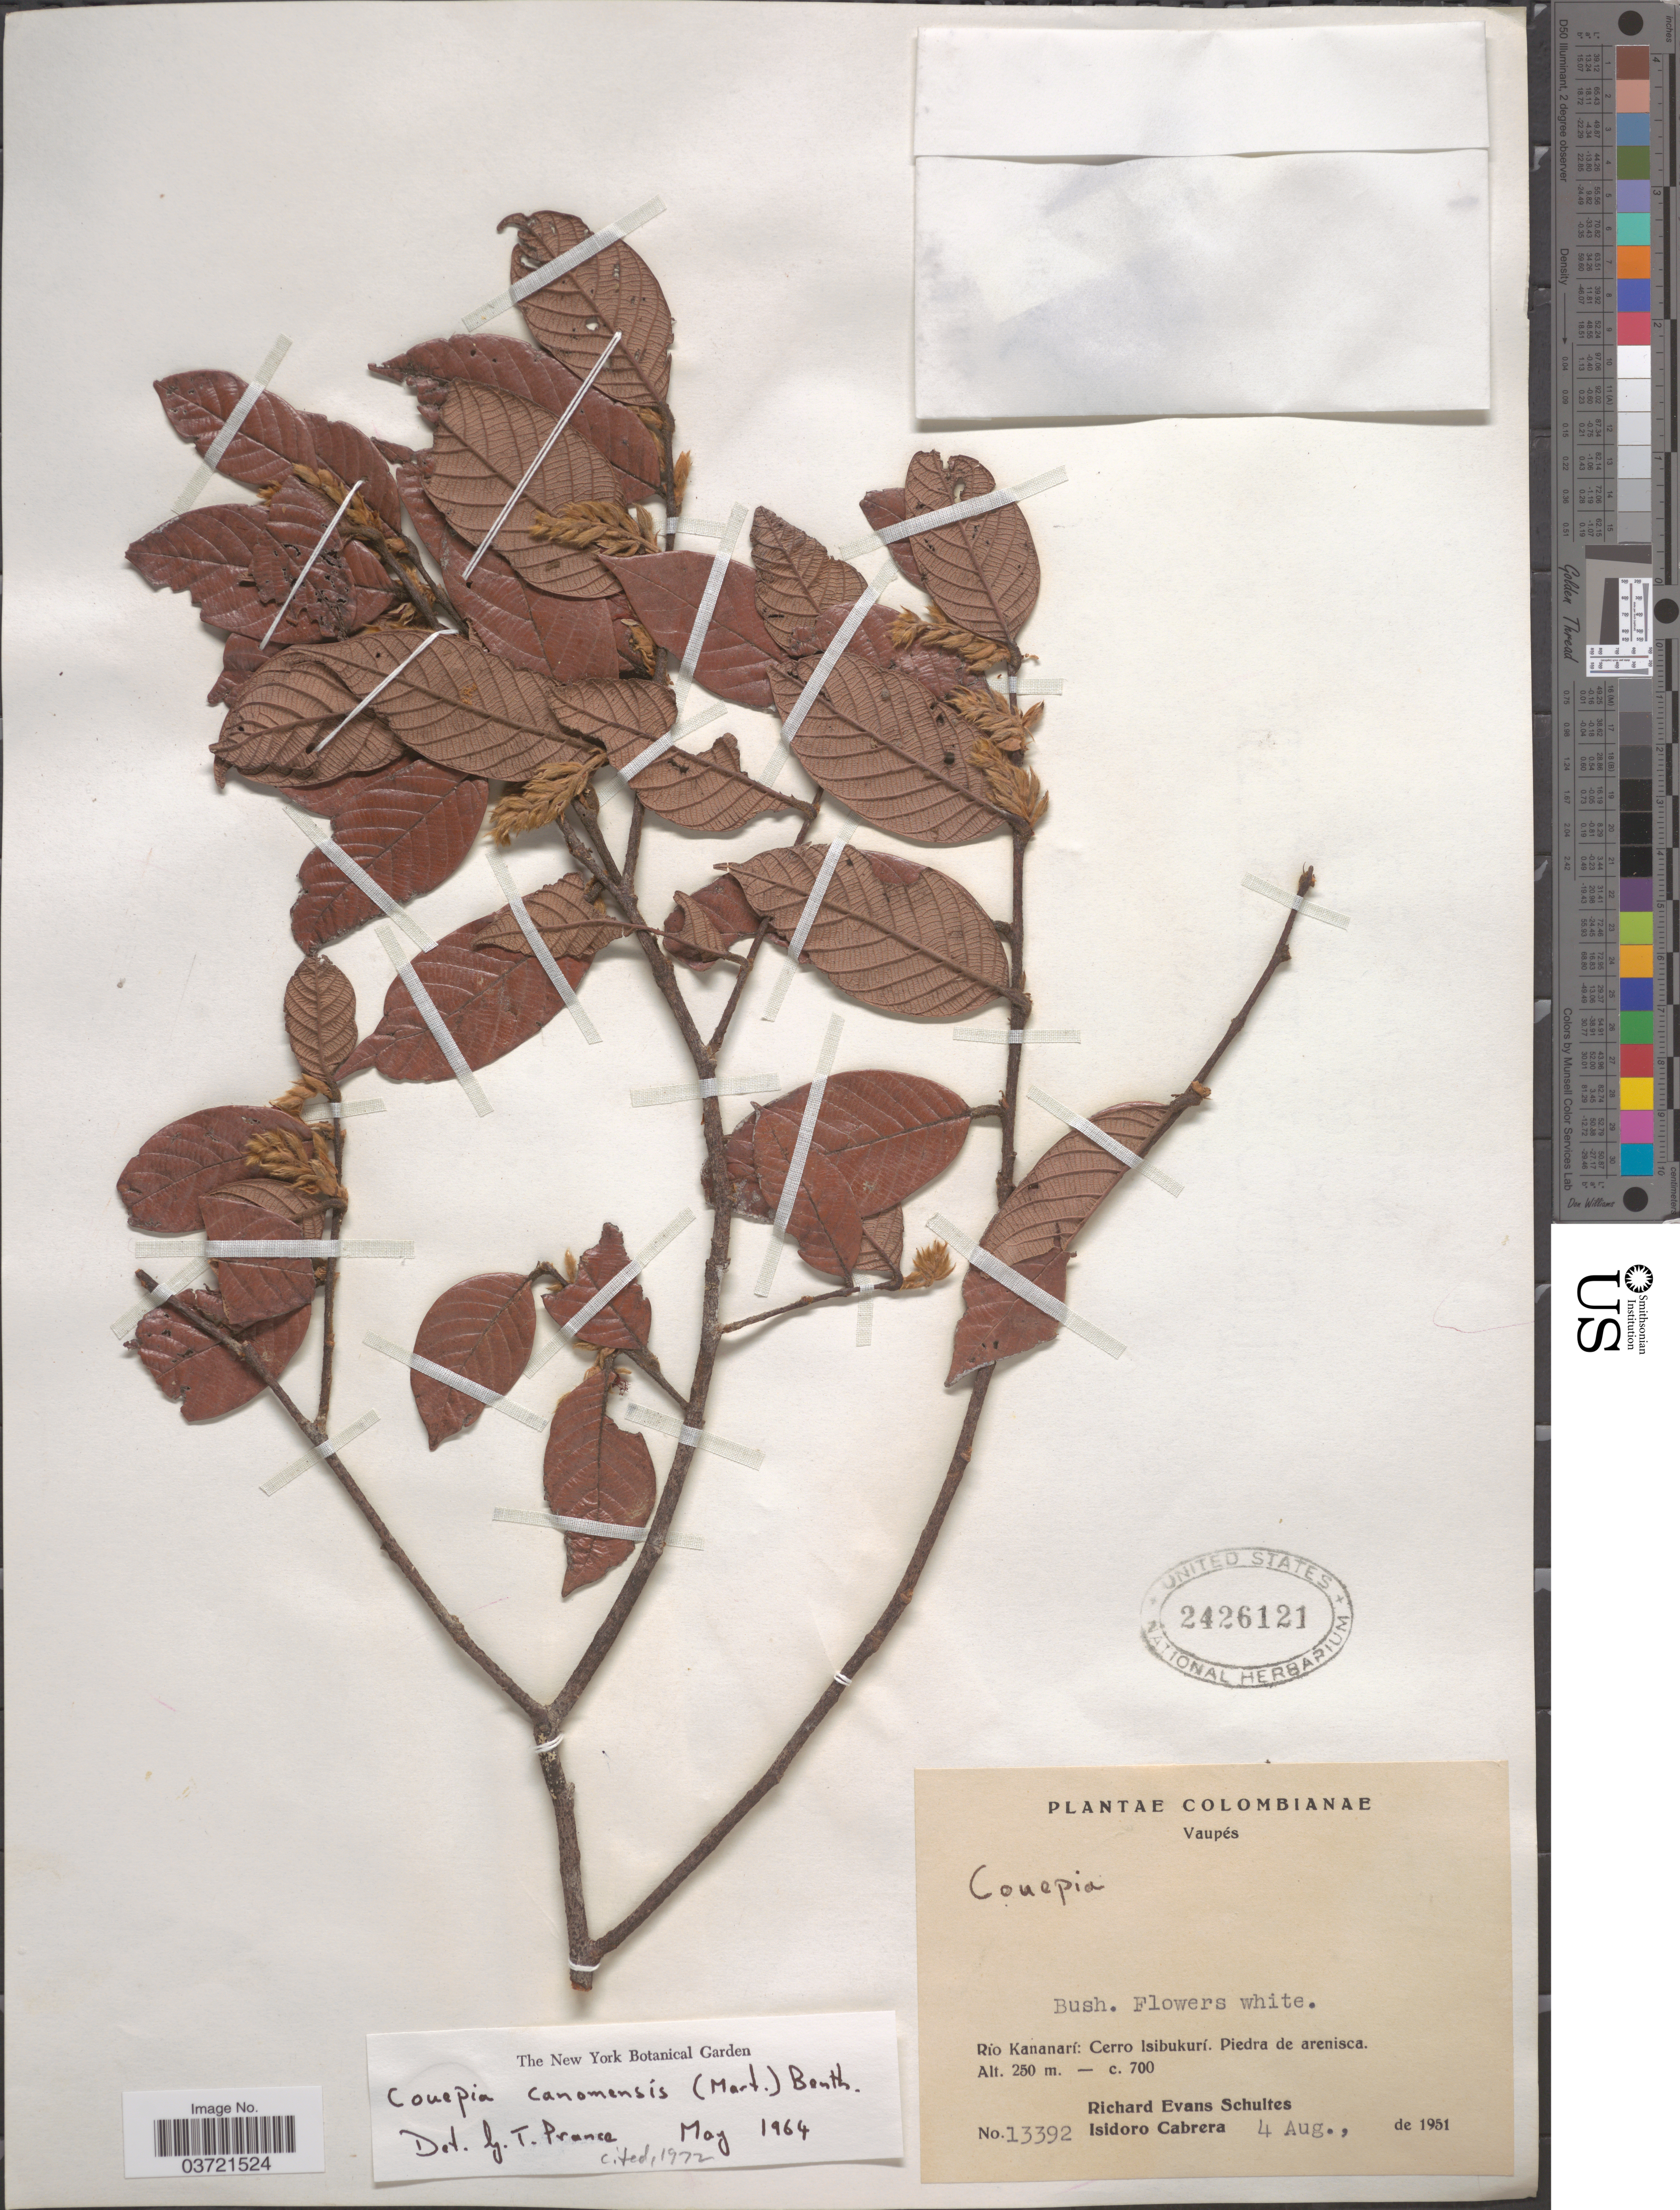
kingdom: Plantae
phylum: Tracheophyta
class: Magnoliopsida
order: Malpighiales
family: Chrysobalanaceae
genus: Gaulettia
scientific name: Gaulettia canomensis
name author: (Mart.) Sothers & Prance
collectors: R. E. Schultes & I. Cabrera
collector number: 13392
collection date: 1951-08-04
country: Colombia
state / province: Vaupés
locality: Río Kananarí: Cerro Isibukurí. Piedra de arenisca.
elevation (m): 250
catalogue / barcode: US 2426121